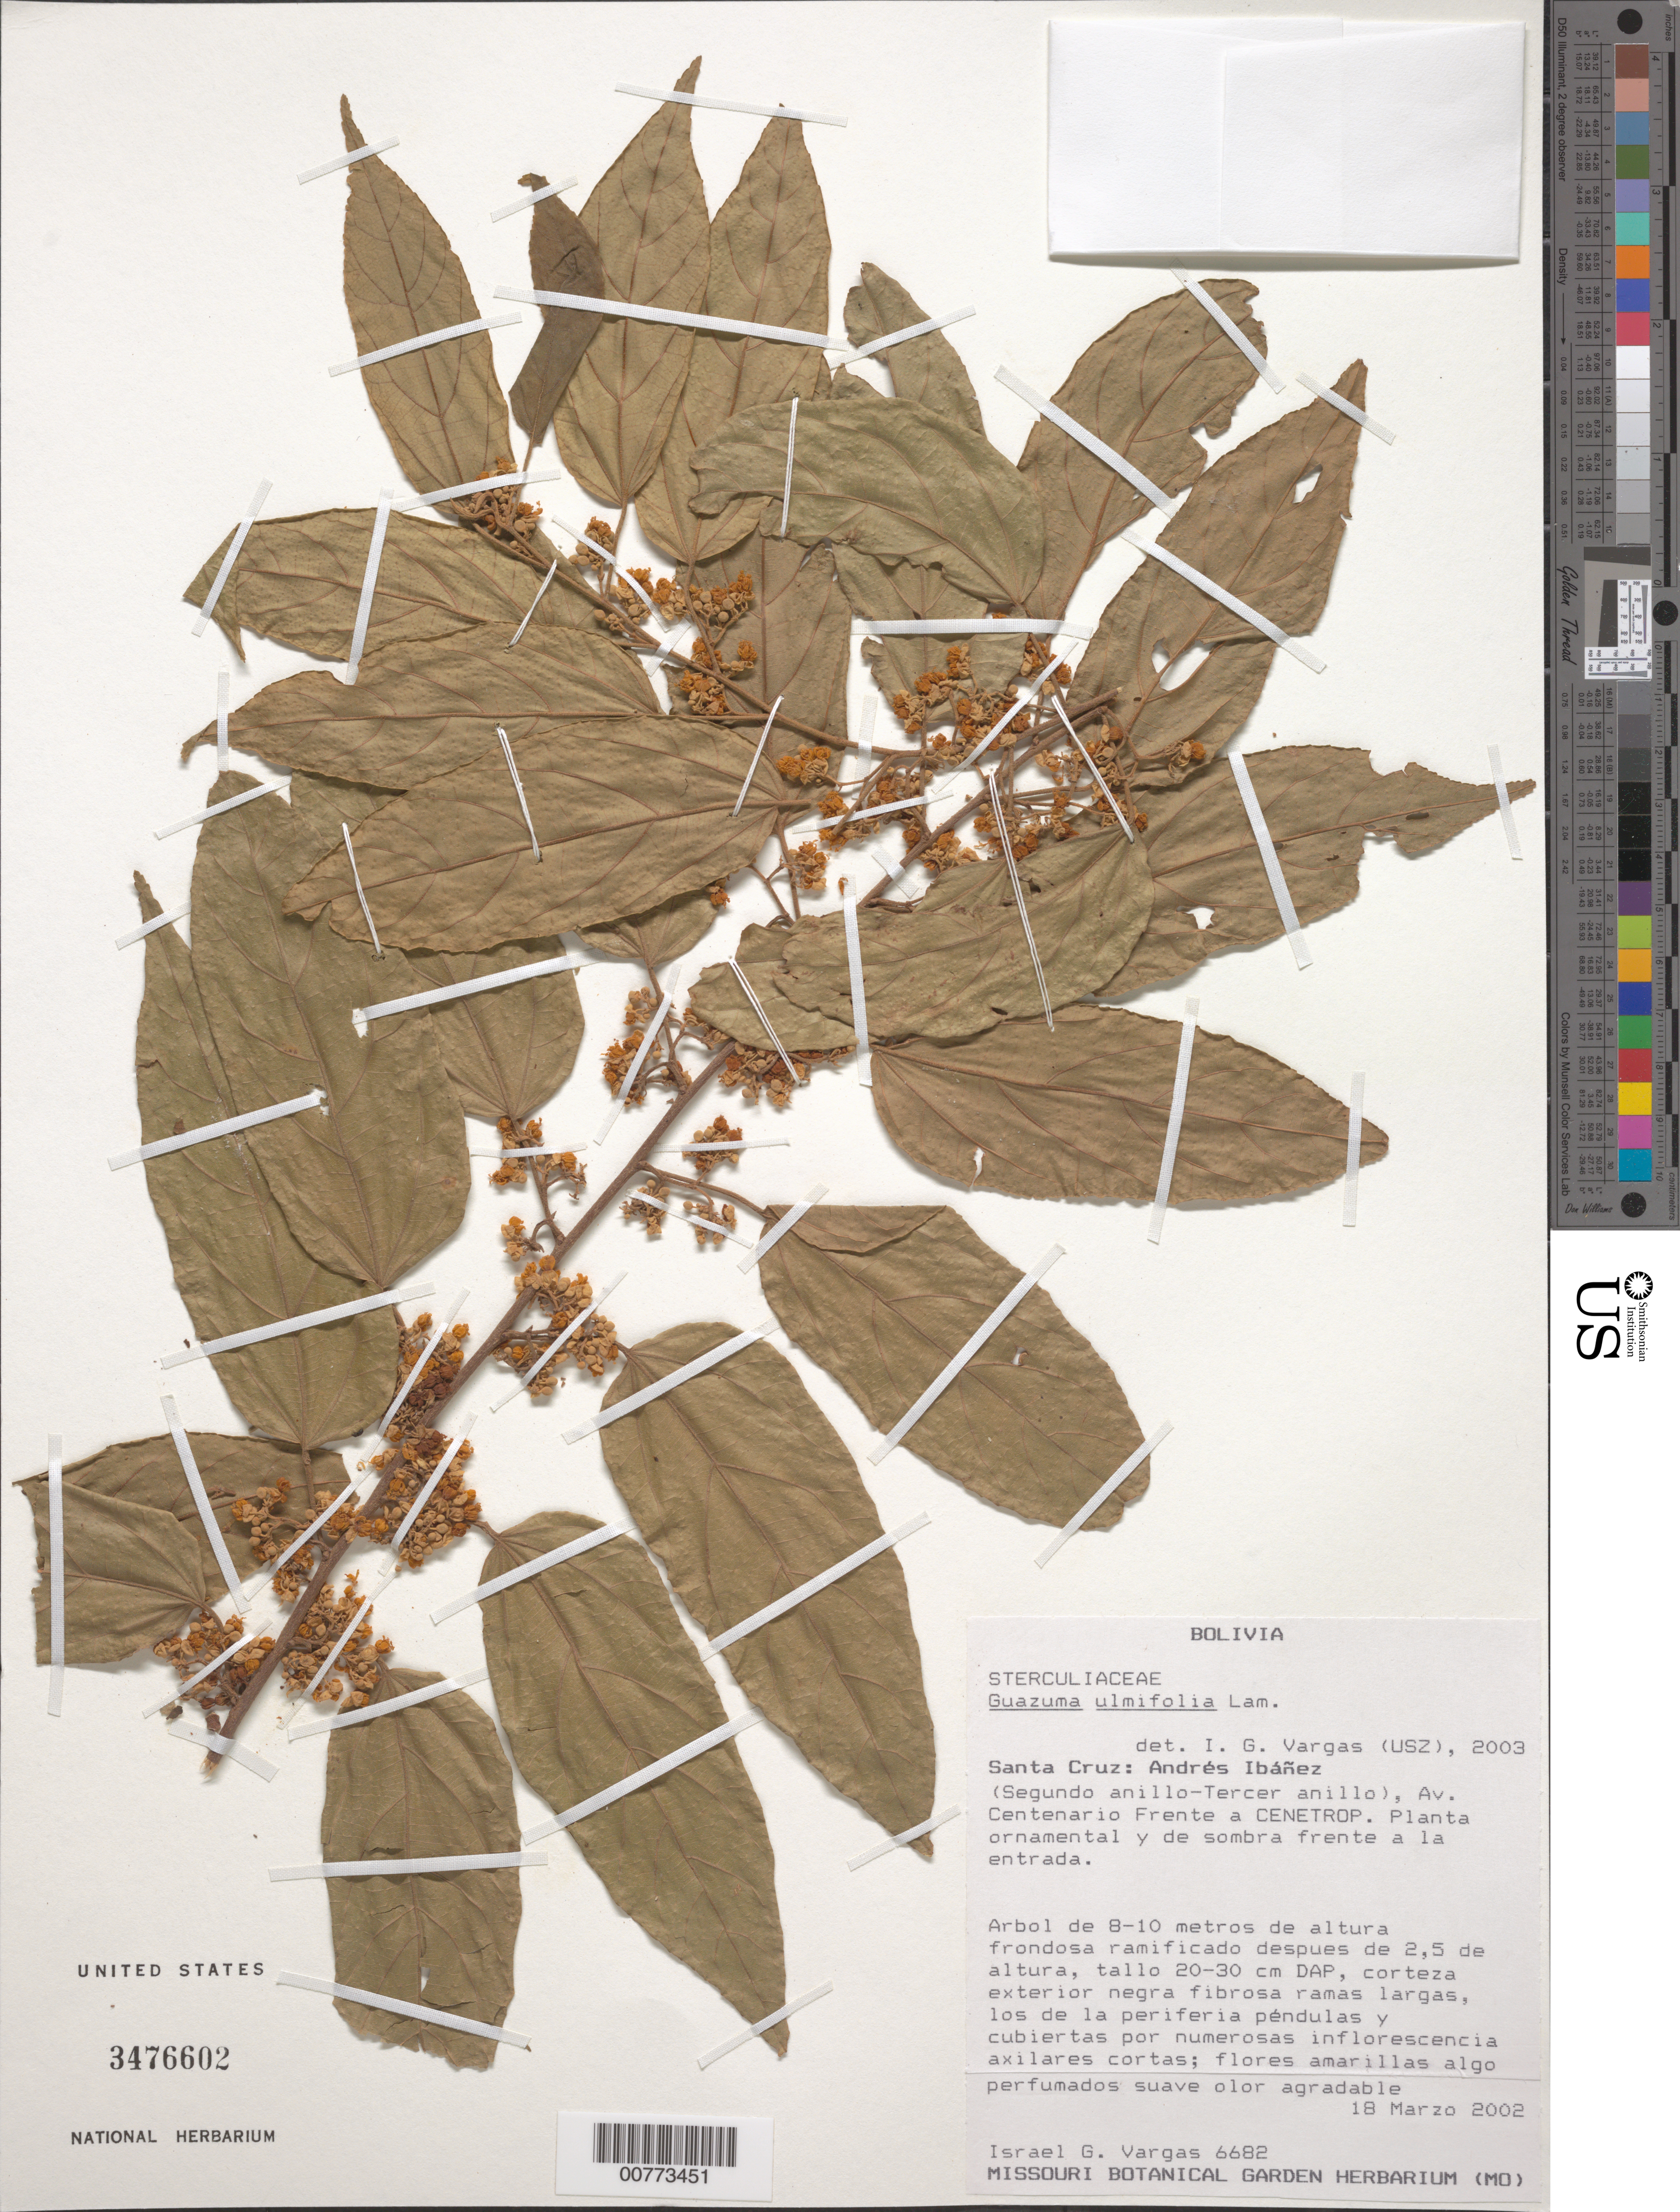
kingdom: Plantae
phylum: Tracheophyta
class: Magnoliopsida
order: Malvales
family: Malvaceae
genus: Guazuma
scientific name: Guazuma ulmifolia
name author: Lam.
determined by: Vargas C., Israel G.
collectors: I. G. Vargas C.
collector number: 6682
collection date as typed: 18 Mar 2002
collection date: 2002-03-18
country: Bolivia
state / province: Santa Cruz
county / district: Andrés Ibáñez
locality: (Segundo anillo-Tercer anillo), Av. Centenario Frente a CENETROP.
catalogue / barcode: US 3476602